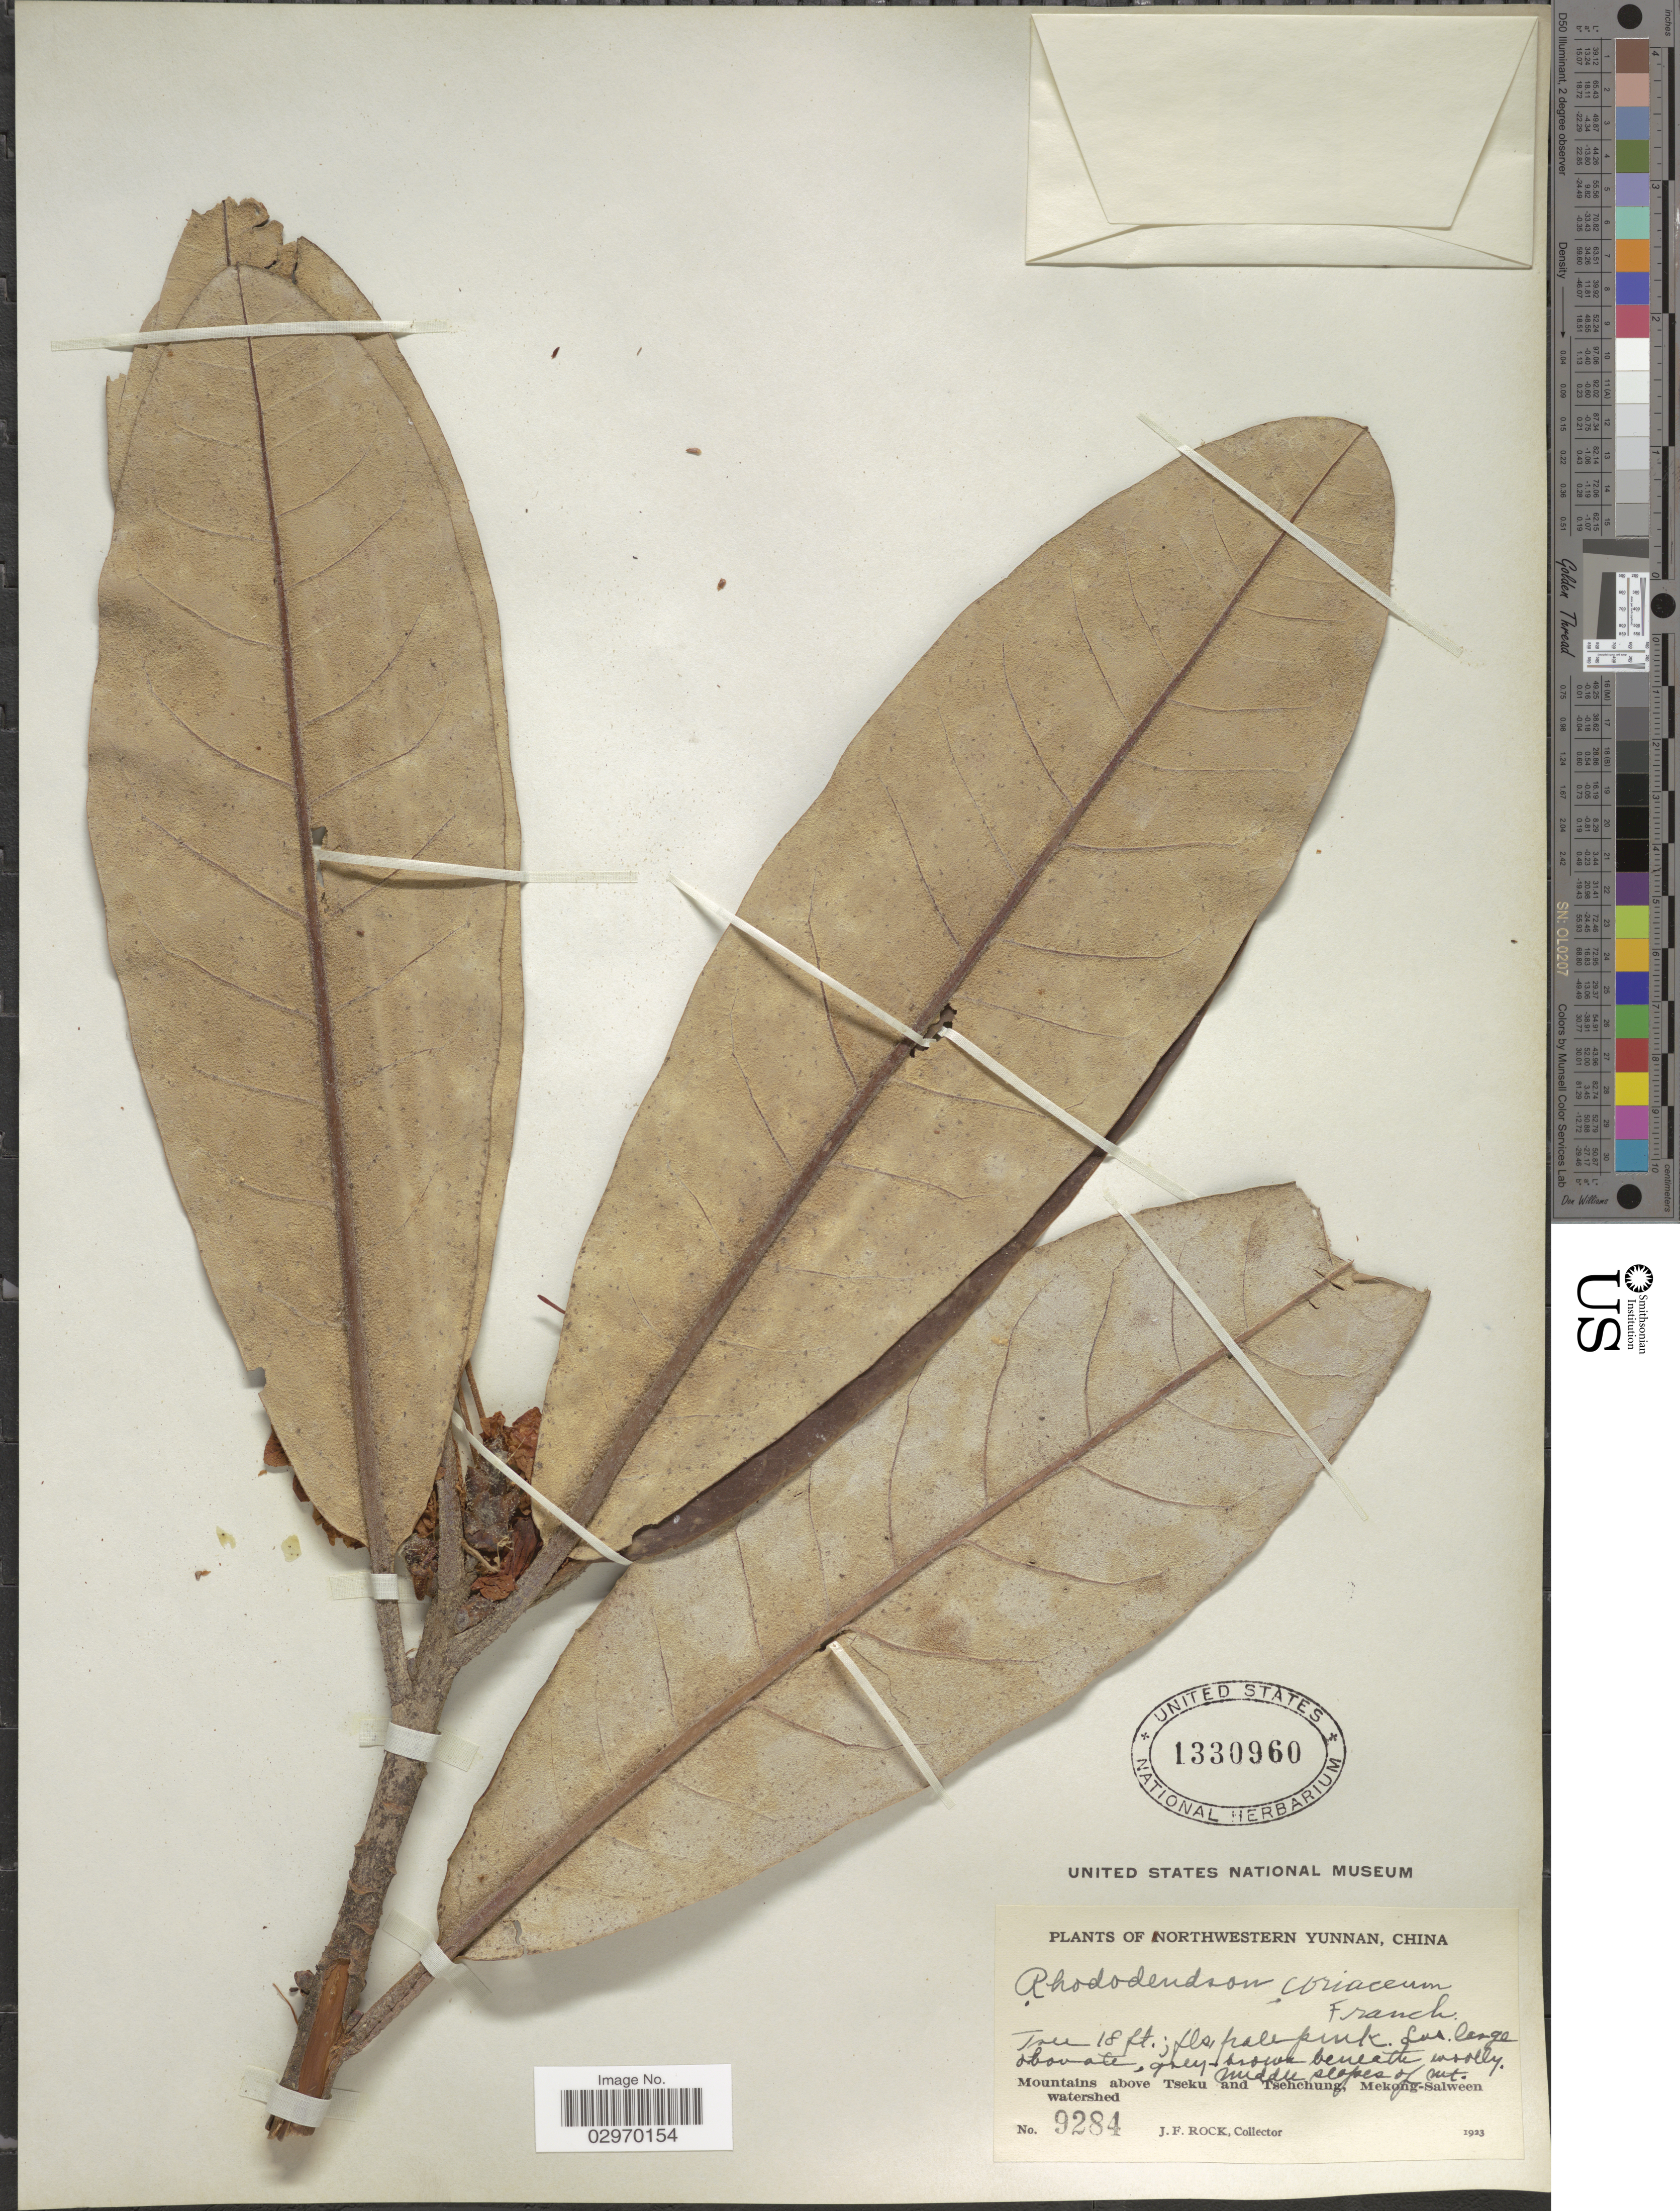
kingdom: Plantae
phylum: Tracheophyta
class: Magnoliopsida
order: Ericales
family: Ericaceae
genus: Rhododendron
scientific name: Rhododendron coriaceum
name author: Franch.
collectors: J. Rock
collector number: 9284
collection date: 1923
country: China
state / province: Yunnan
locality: Northwestern Yunnan. Middle slopes of mt. Mountains above Tseku and Tsehchung, Mekong-Salween watershed.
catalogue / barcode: US 1330960